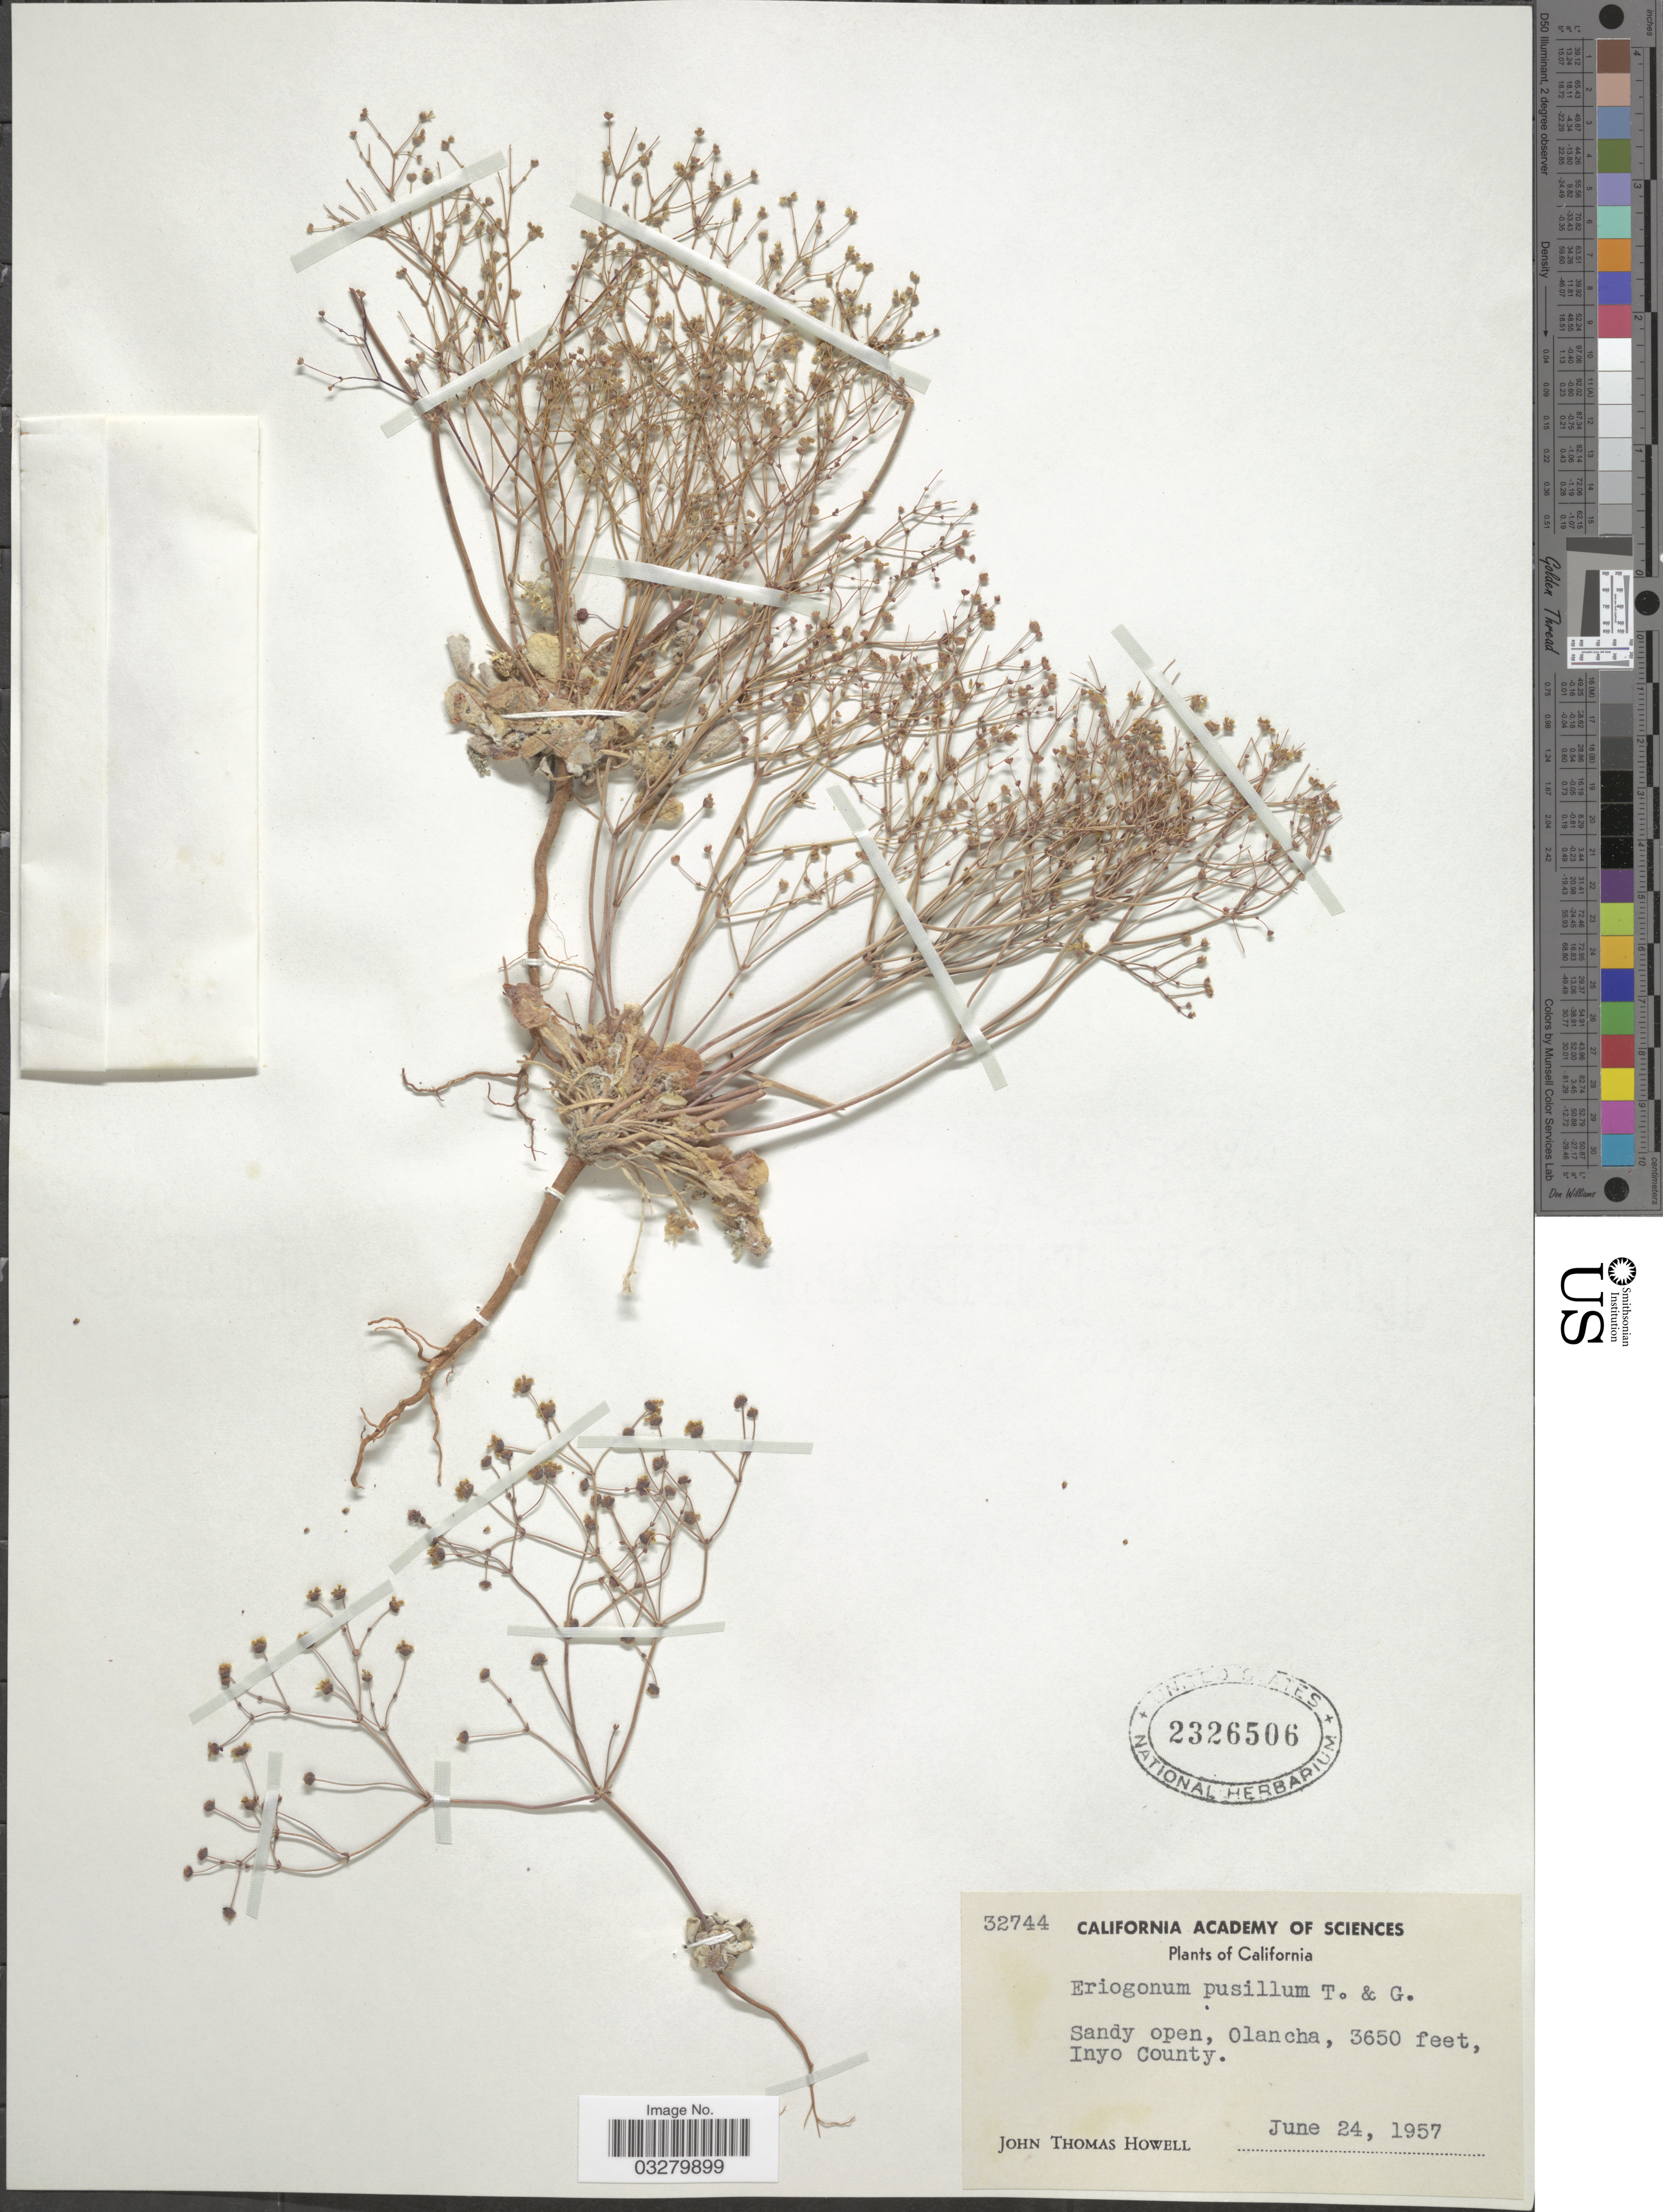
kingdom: Plantae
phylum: Tracheophyta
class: Magnoliopsida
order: Caryophyllales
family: Polygonaceae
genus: Eriogonum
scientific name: Eriogonum pusillum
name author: Torr. & A. Gray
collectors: J. T. Howell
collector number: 32744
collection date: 1957-06-24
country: United States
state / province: California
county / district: Inyo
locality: Sandy open, Olancha. Inyo County.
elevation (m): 1113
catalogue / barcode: US 2326506